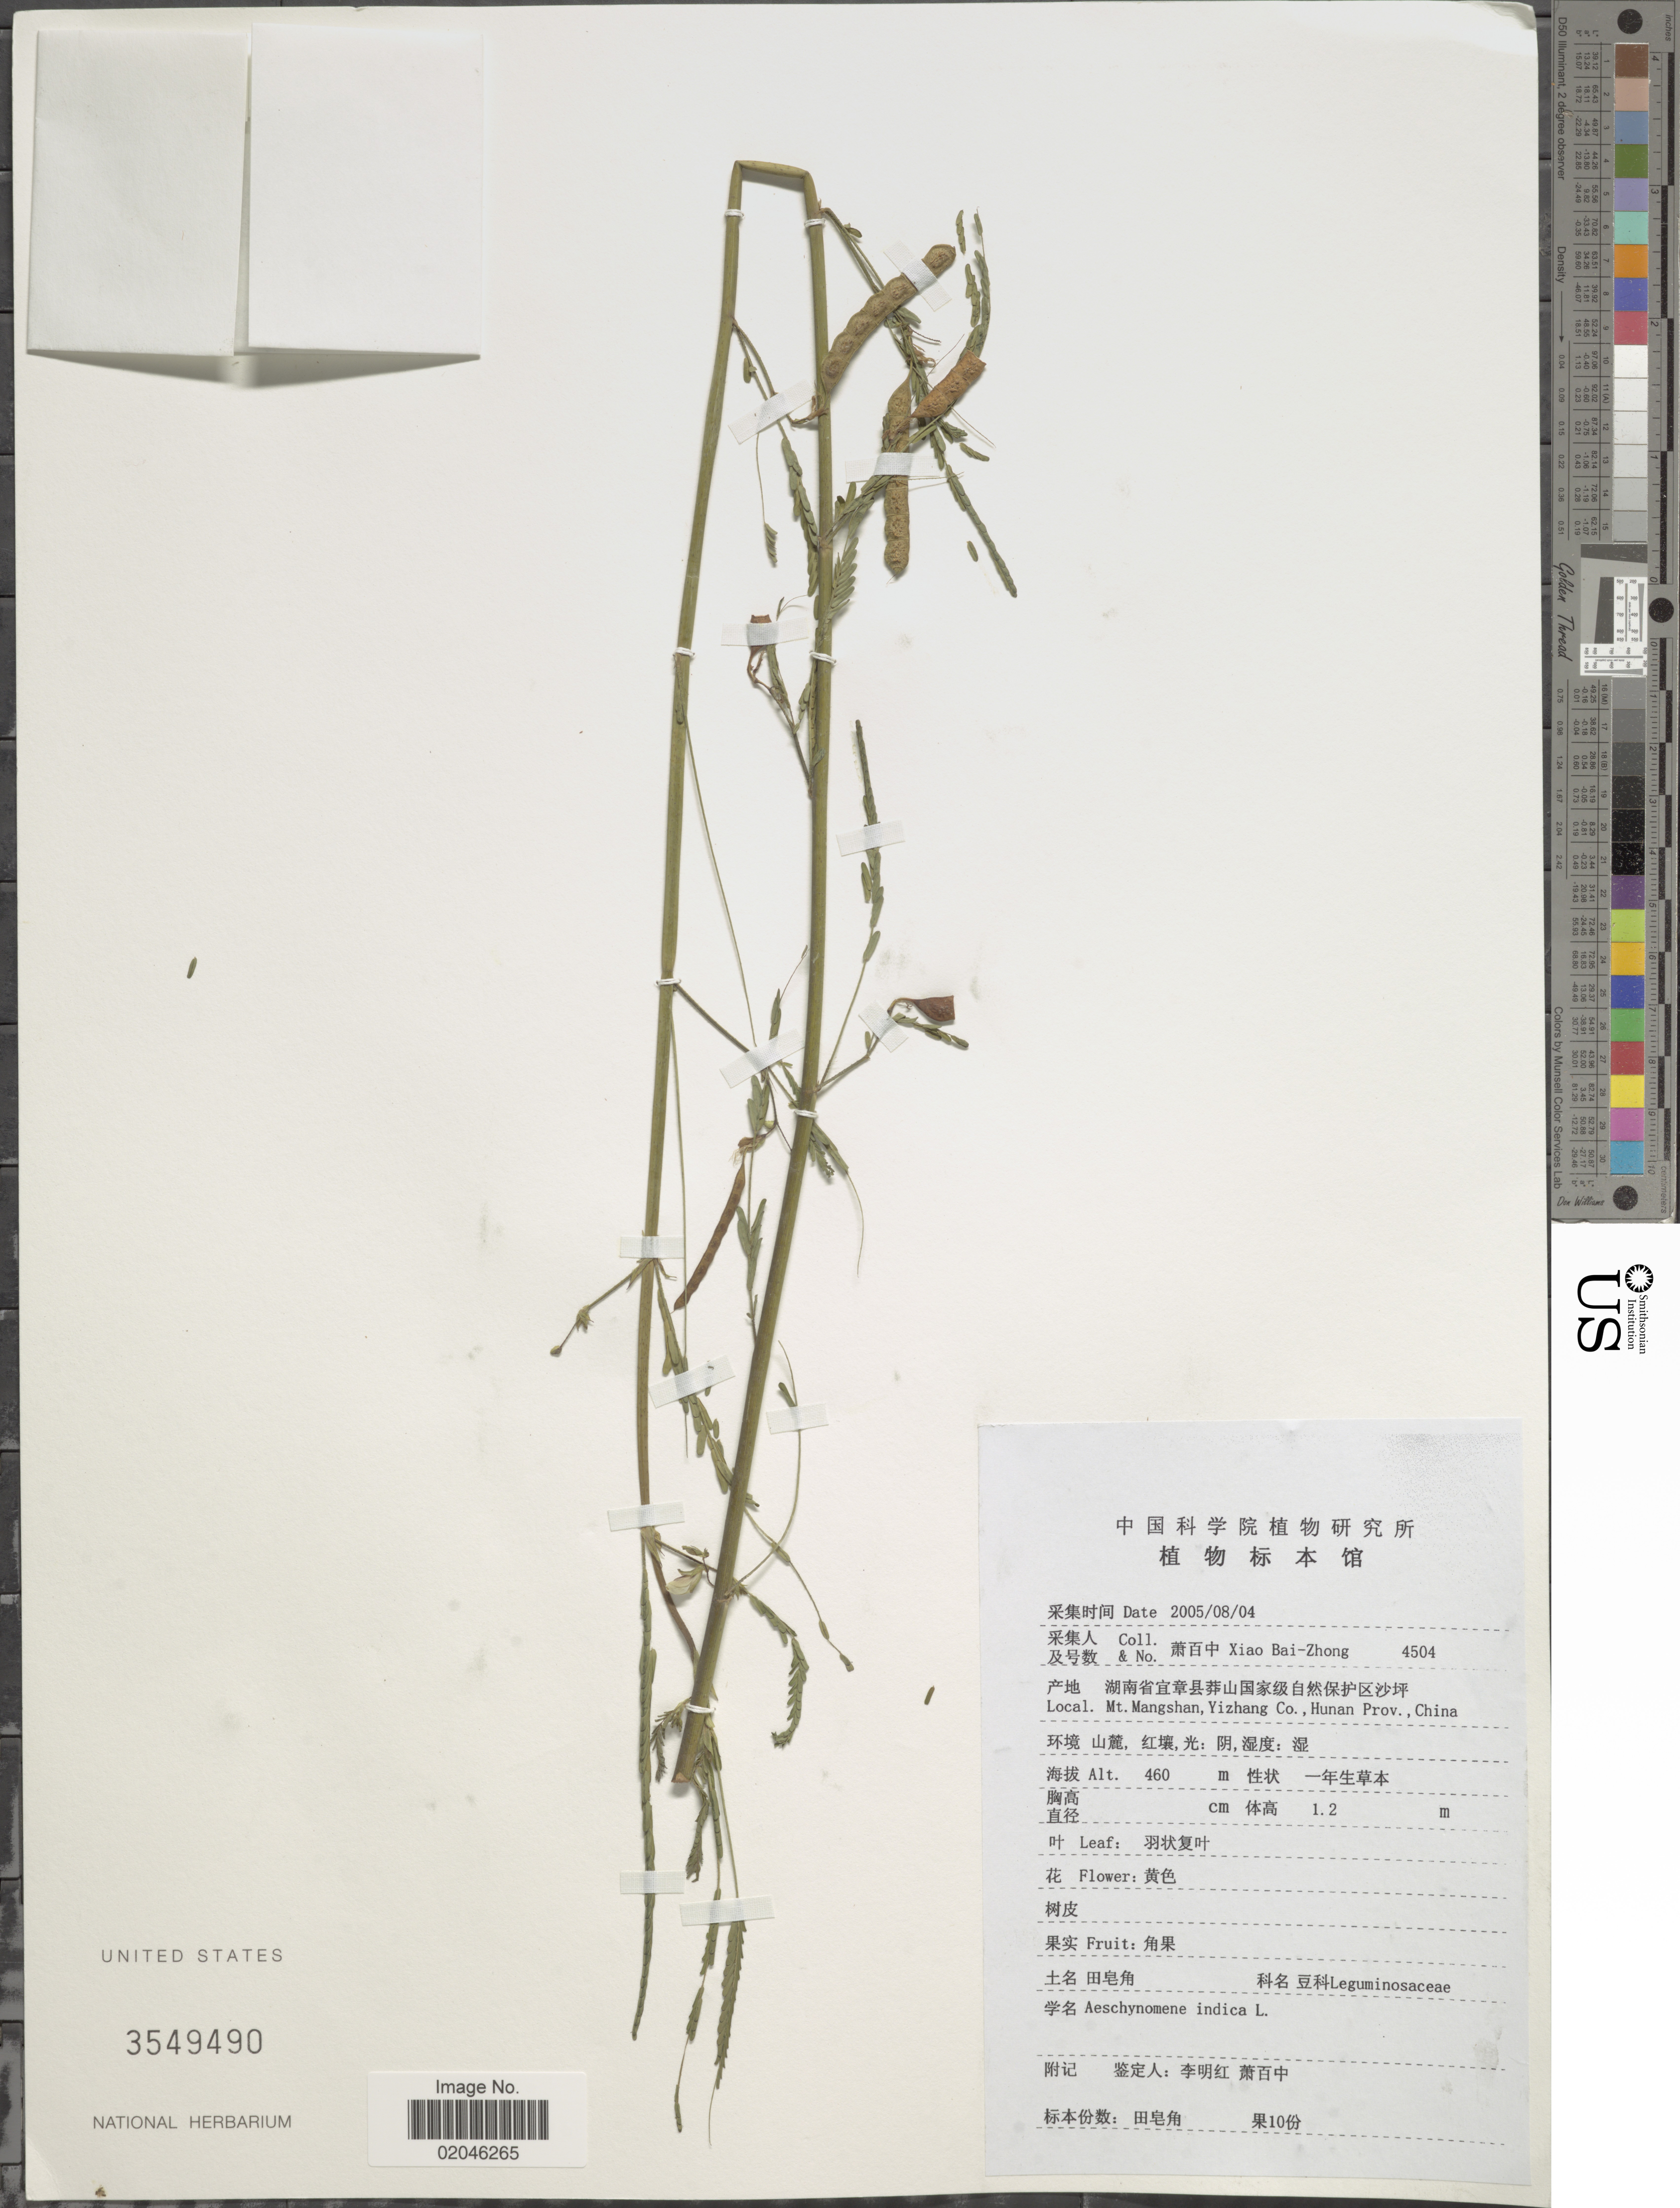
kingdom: Plantae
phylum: Tracheophyta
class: Magnoliopsida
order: Fabales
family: Fabaceae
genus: Aeschynomene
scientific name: Aeschynomene indica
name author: L.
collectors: B. Z. Xiao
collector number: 4504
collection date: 2005-08-04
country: China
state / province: Hunan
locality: Mt. Mangshan, Yizhang Co.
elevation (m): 460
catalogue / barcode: US 3549490